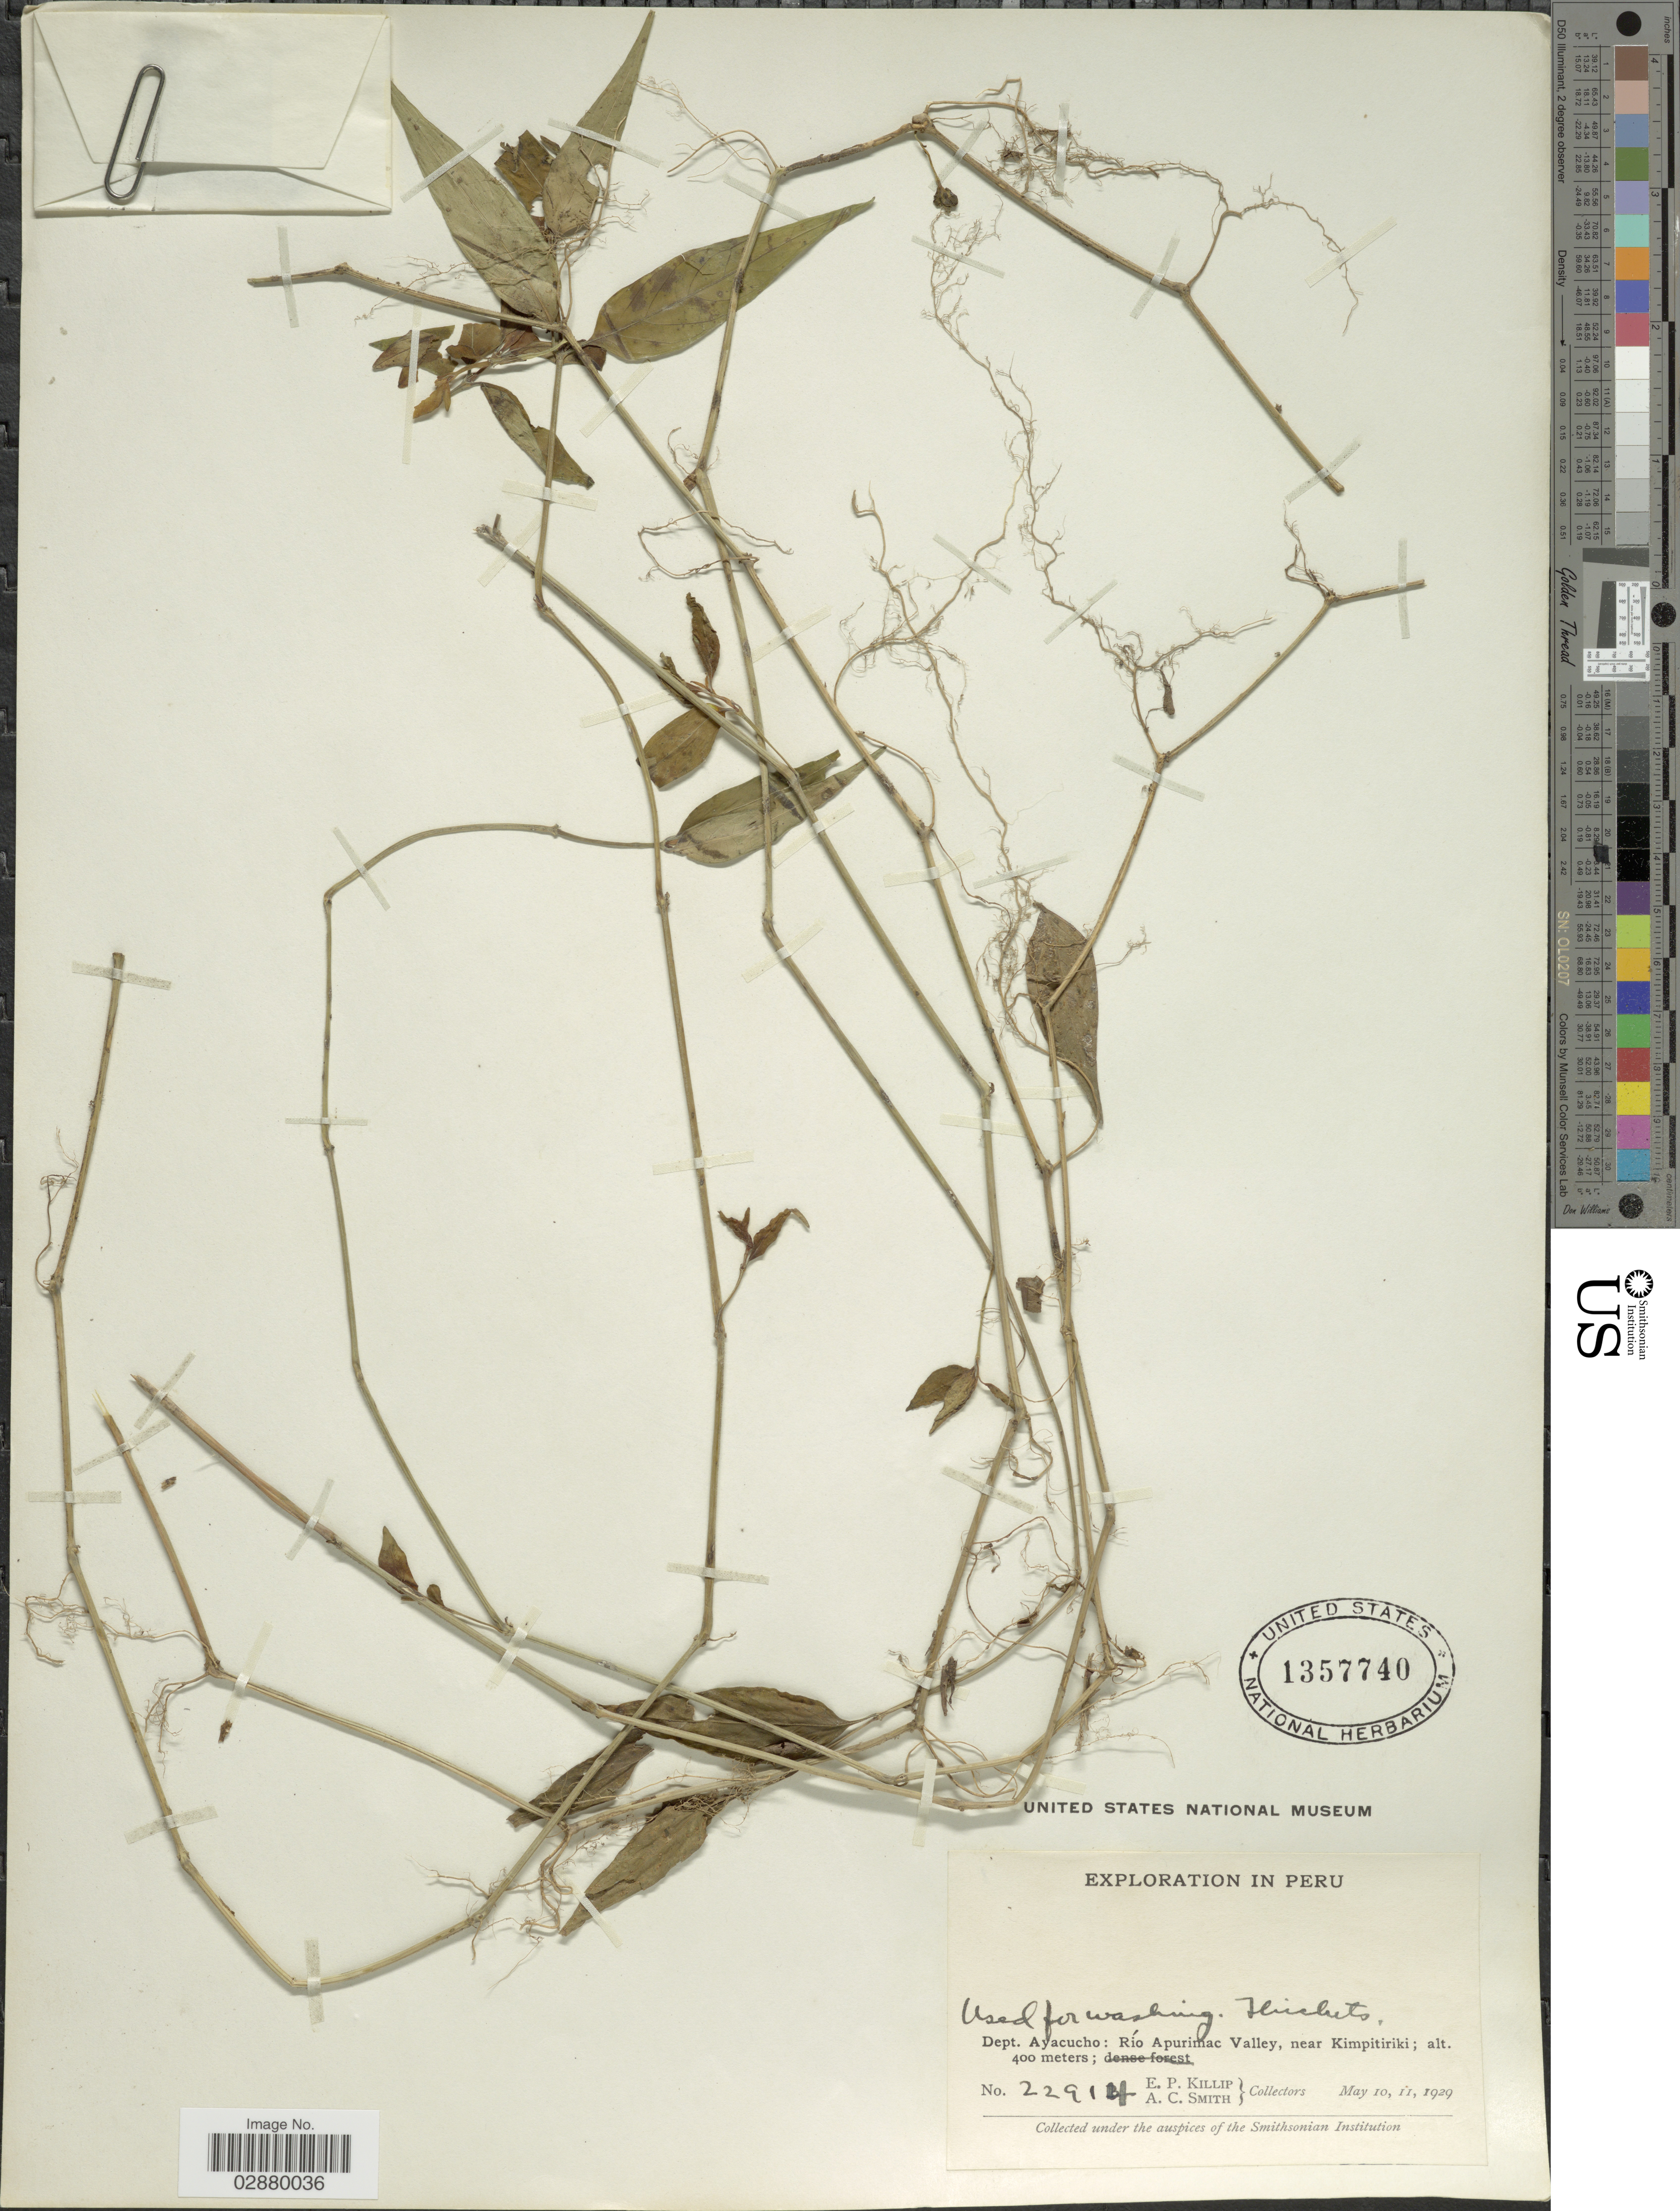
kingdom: Plantae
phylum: Tracheophyta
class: Magnoliopsida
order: Lamiales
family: Acanthaceae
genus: Justicia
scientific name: Justicia pectoralis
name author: Jacq.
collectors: E. P. Killip & A. C. Smith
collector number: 22914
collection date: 1929-05-10/1929-05-11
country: Peru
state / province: Ayacucho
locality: Dept. Ayacucho: Río Apurimac Valley, near Kimpitiriki.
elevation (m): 400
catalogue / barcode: US 1357740